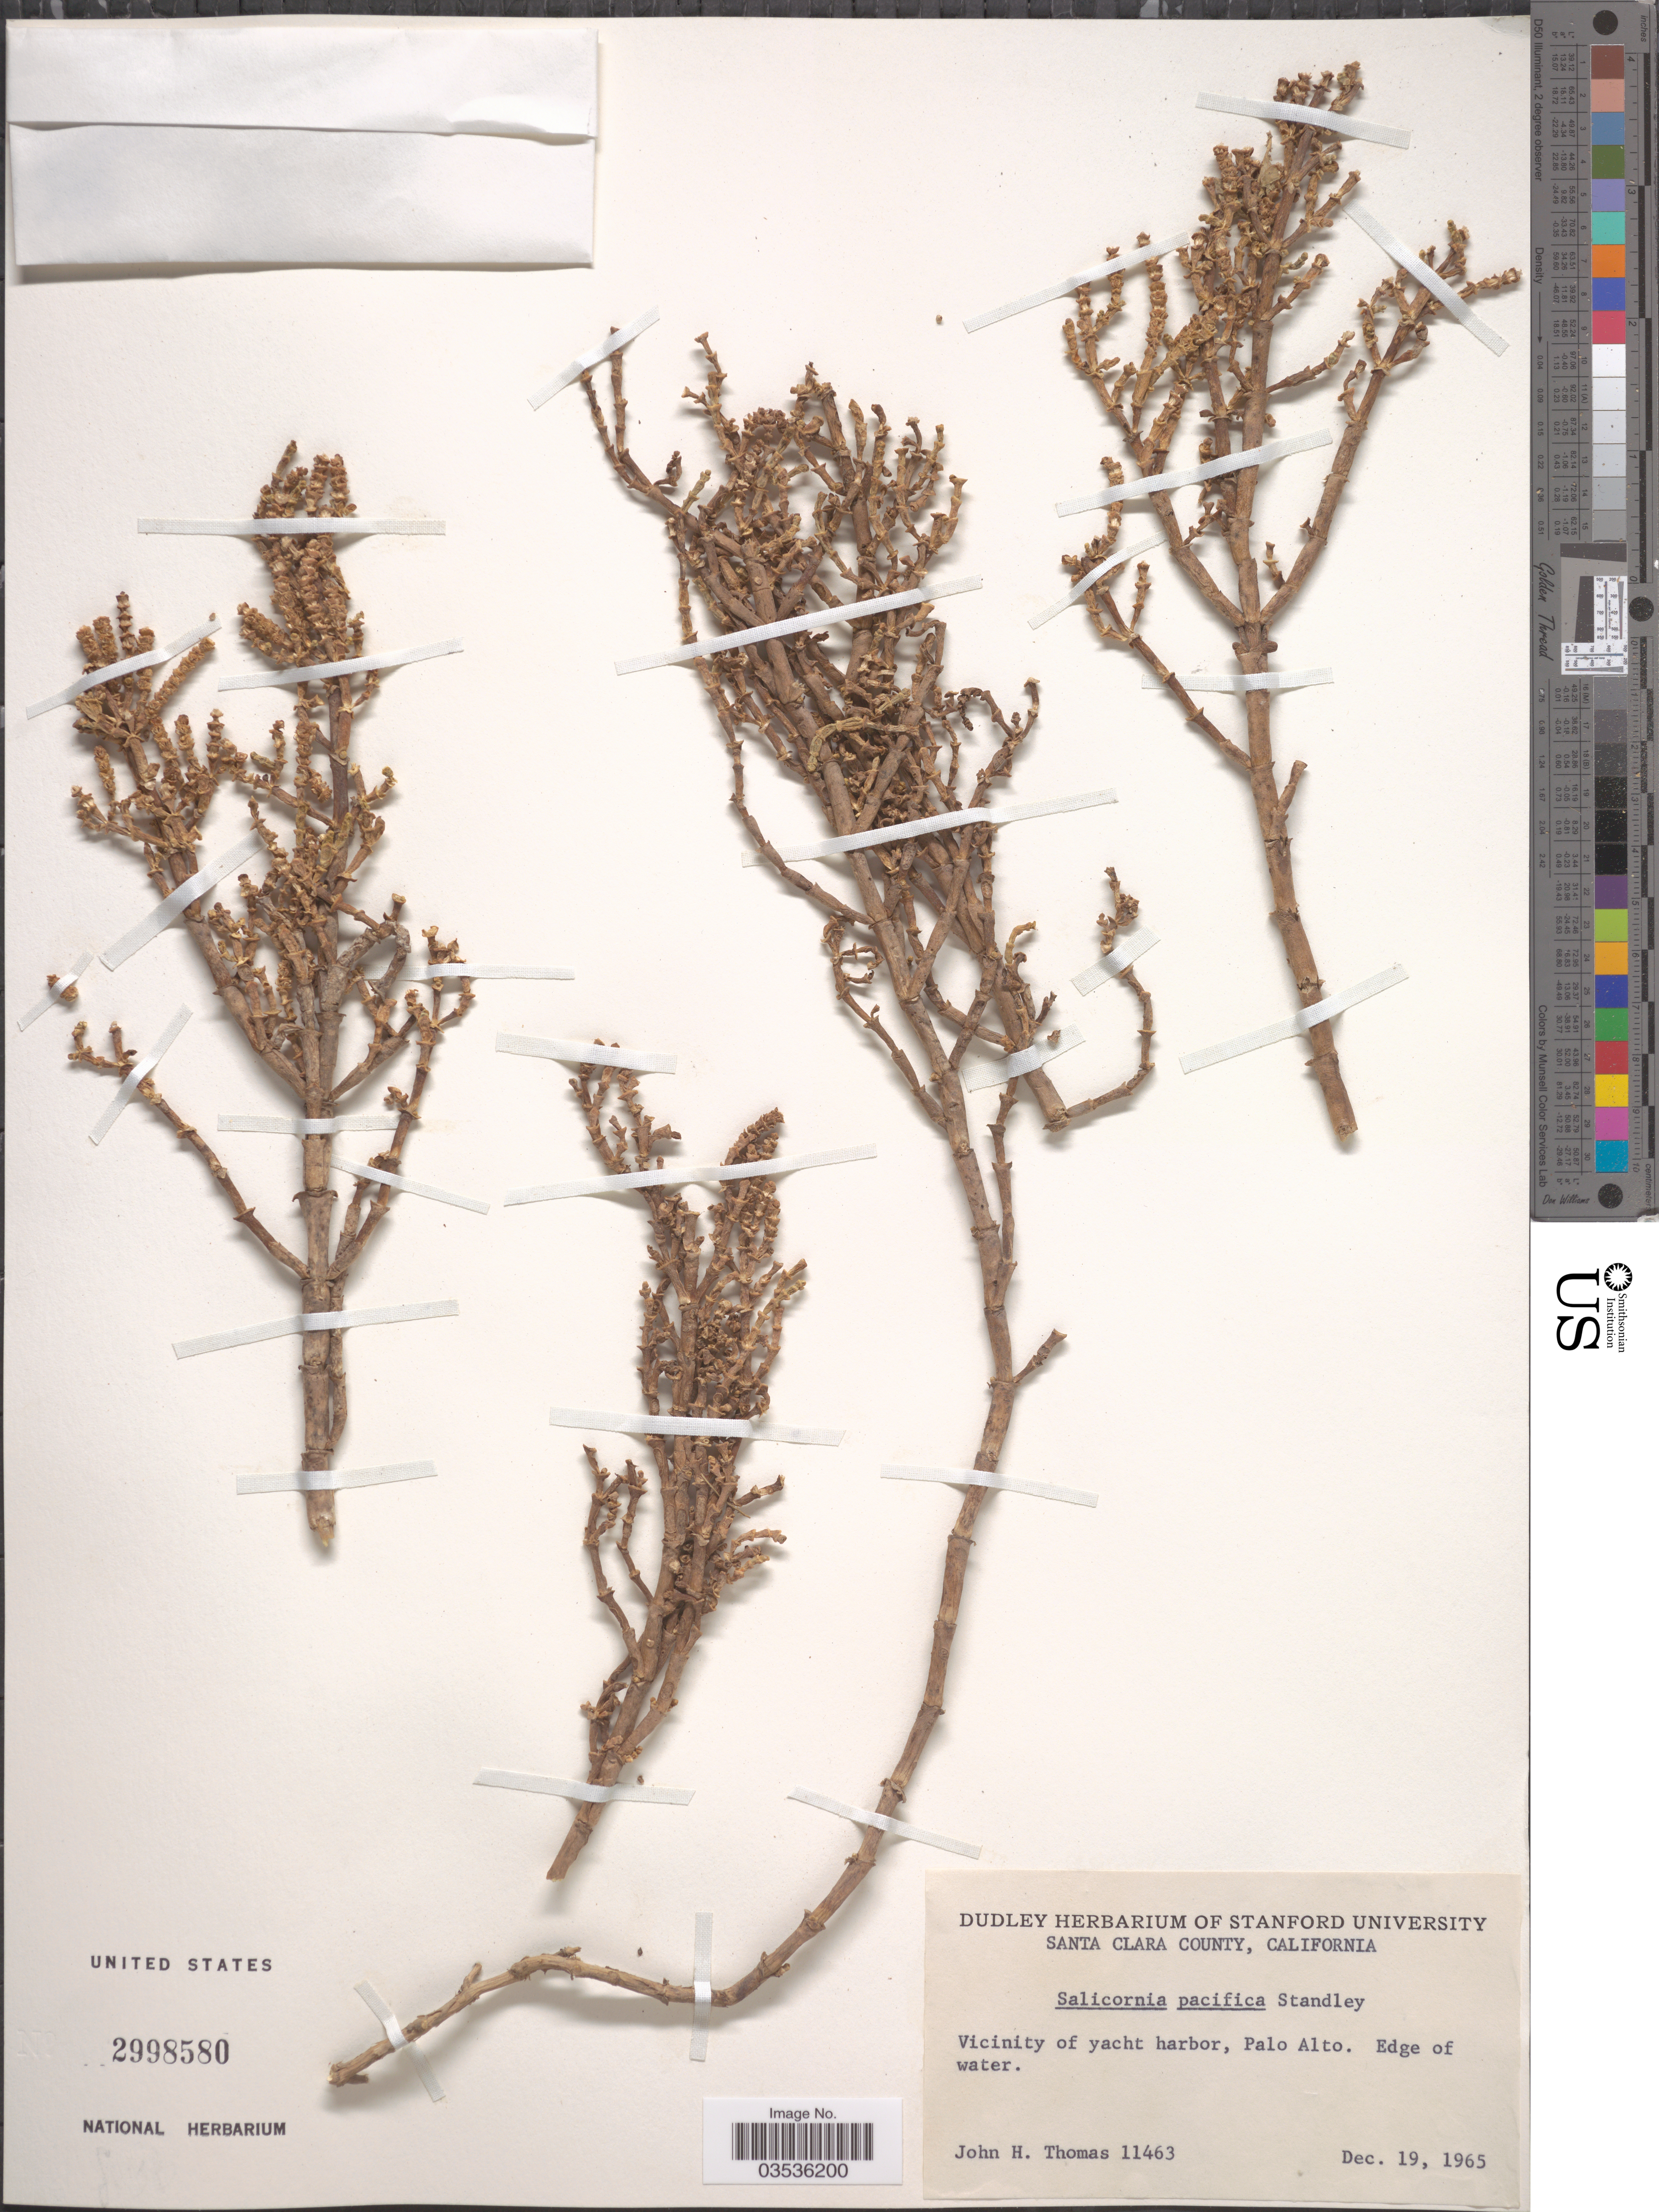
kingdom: Plantae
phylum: Tracheophyta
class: Magnoliopsida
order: Caryophyllales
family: Amaranthaceae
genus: Salicornia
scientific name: Salicornia pacifica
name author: Standl.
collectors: J. H. Thomas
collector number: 11463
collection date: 1965-12-19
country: United States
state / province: California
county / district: Santa Clara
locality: Santa Clara County. Vicinity of yacht harbor, Palo Alto. Edge of water.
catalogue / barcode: US 2998580